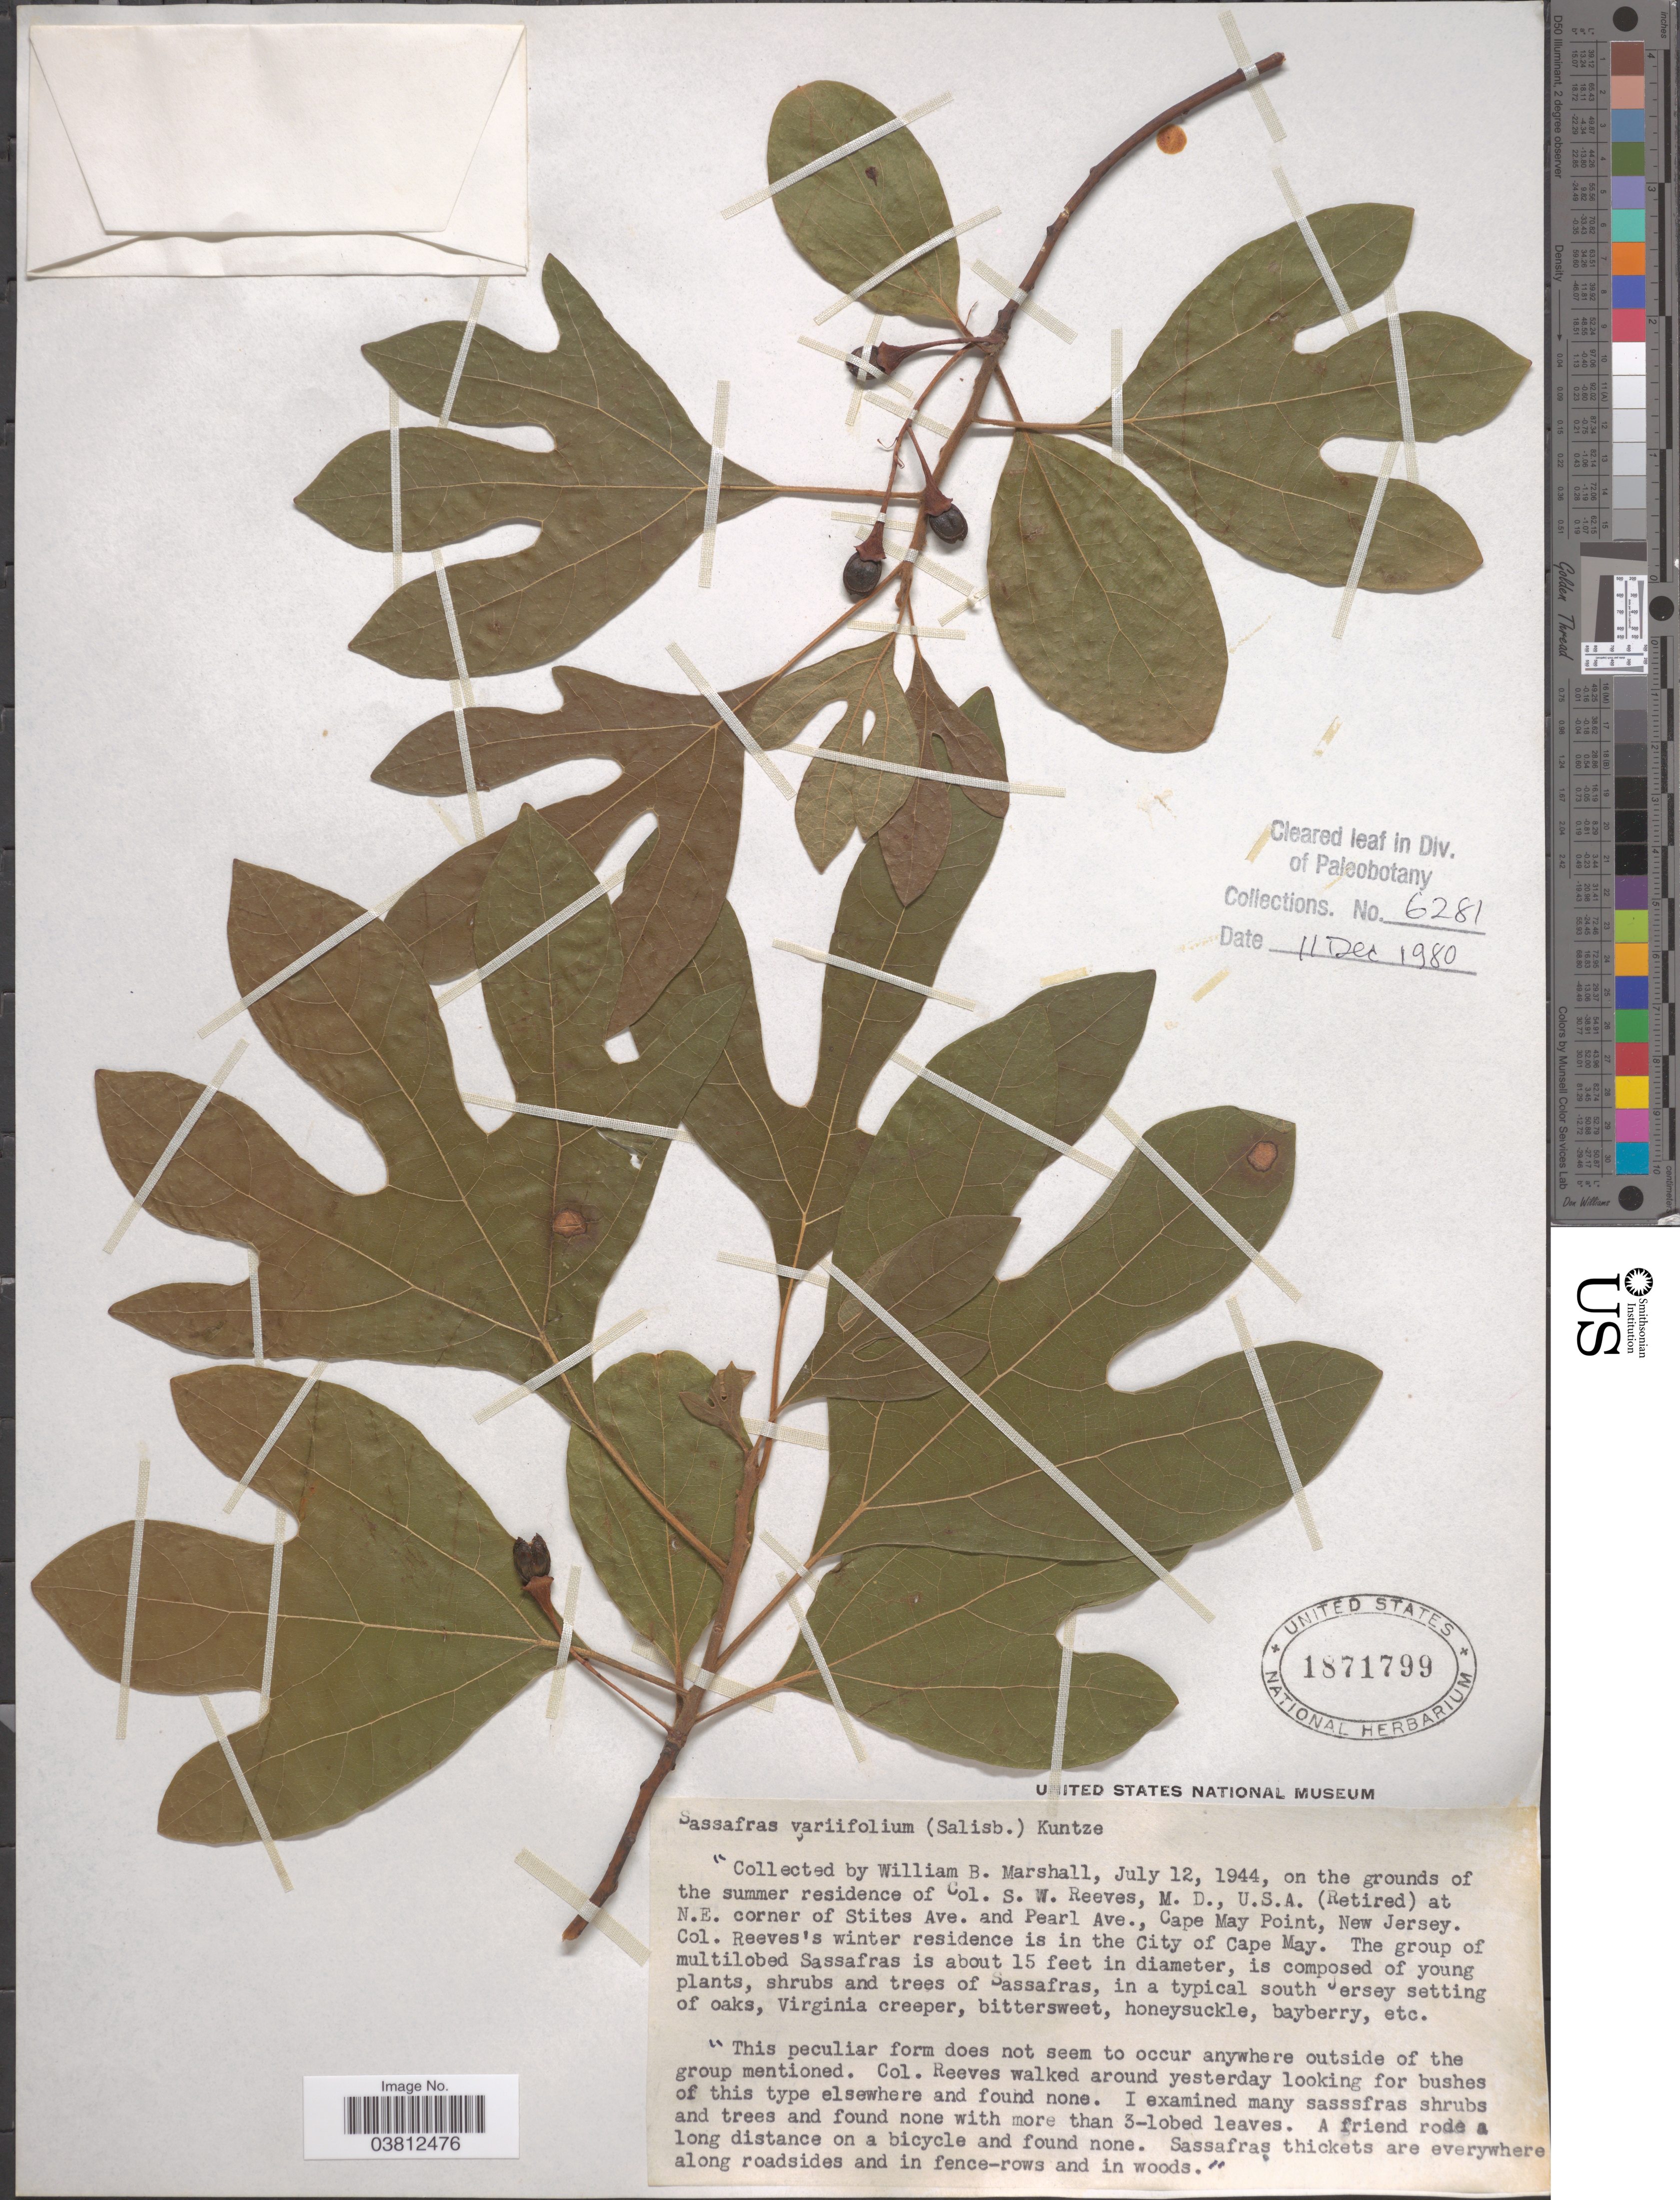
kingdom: Plantae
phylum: Tracheophyta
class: Magnoliopsida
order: Laurales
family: Lauraceae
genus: Sassafras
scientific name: Sassafras albidum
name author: (Nutt.) Nees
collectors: W. B. Marshall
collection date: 1944-07-12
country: United States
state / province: New Jersey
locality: On the grounds of the summer residence of Col. S. W. Reeves, M.D., U.S.A. (Retired) at N.E. corner of Stites Ave. and Pearl Ave., Cape May Point.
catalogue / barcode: US 1871799